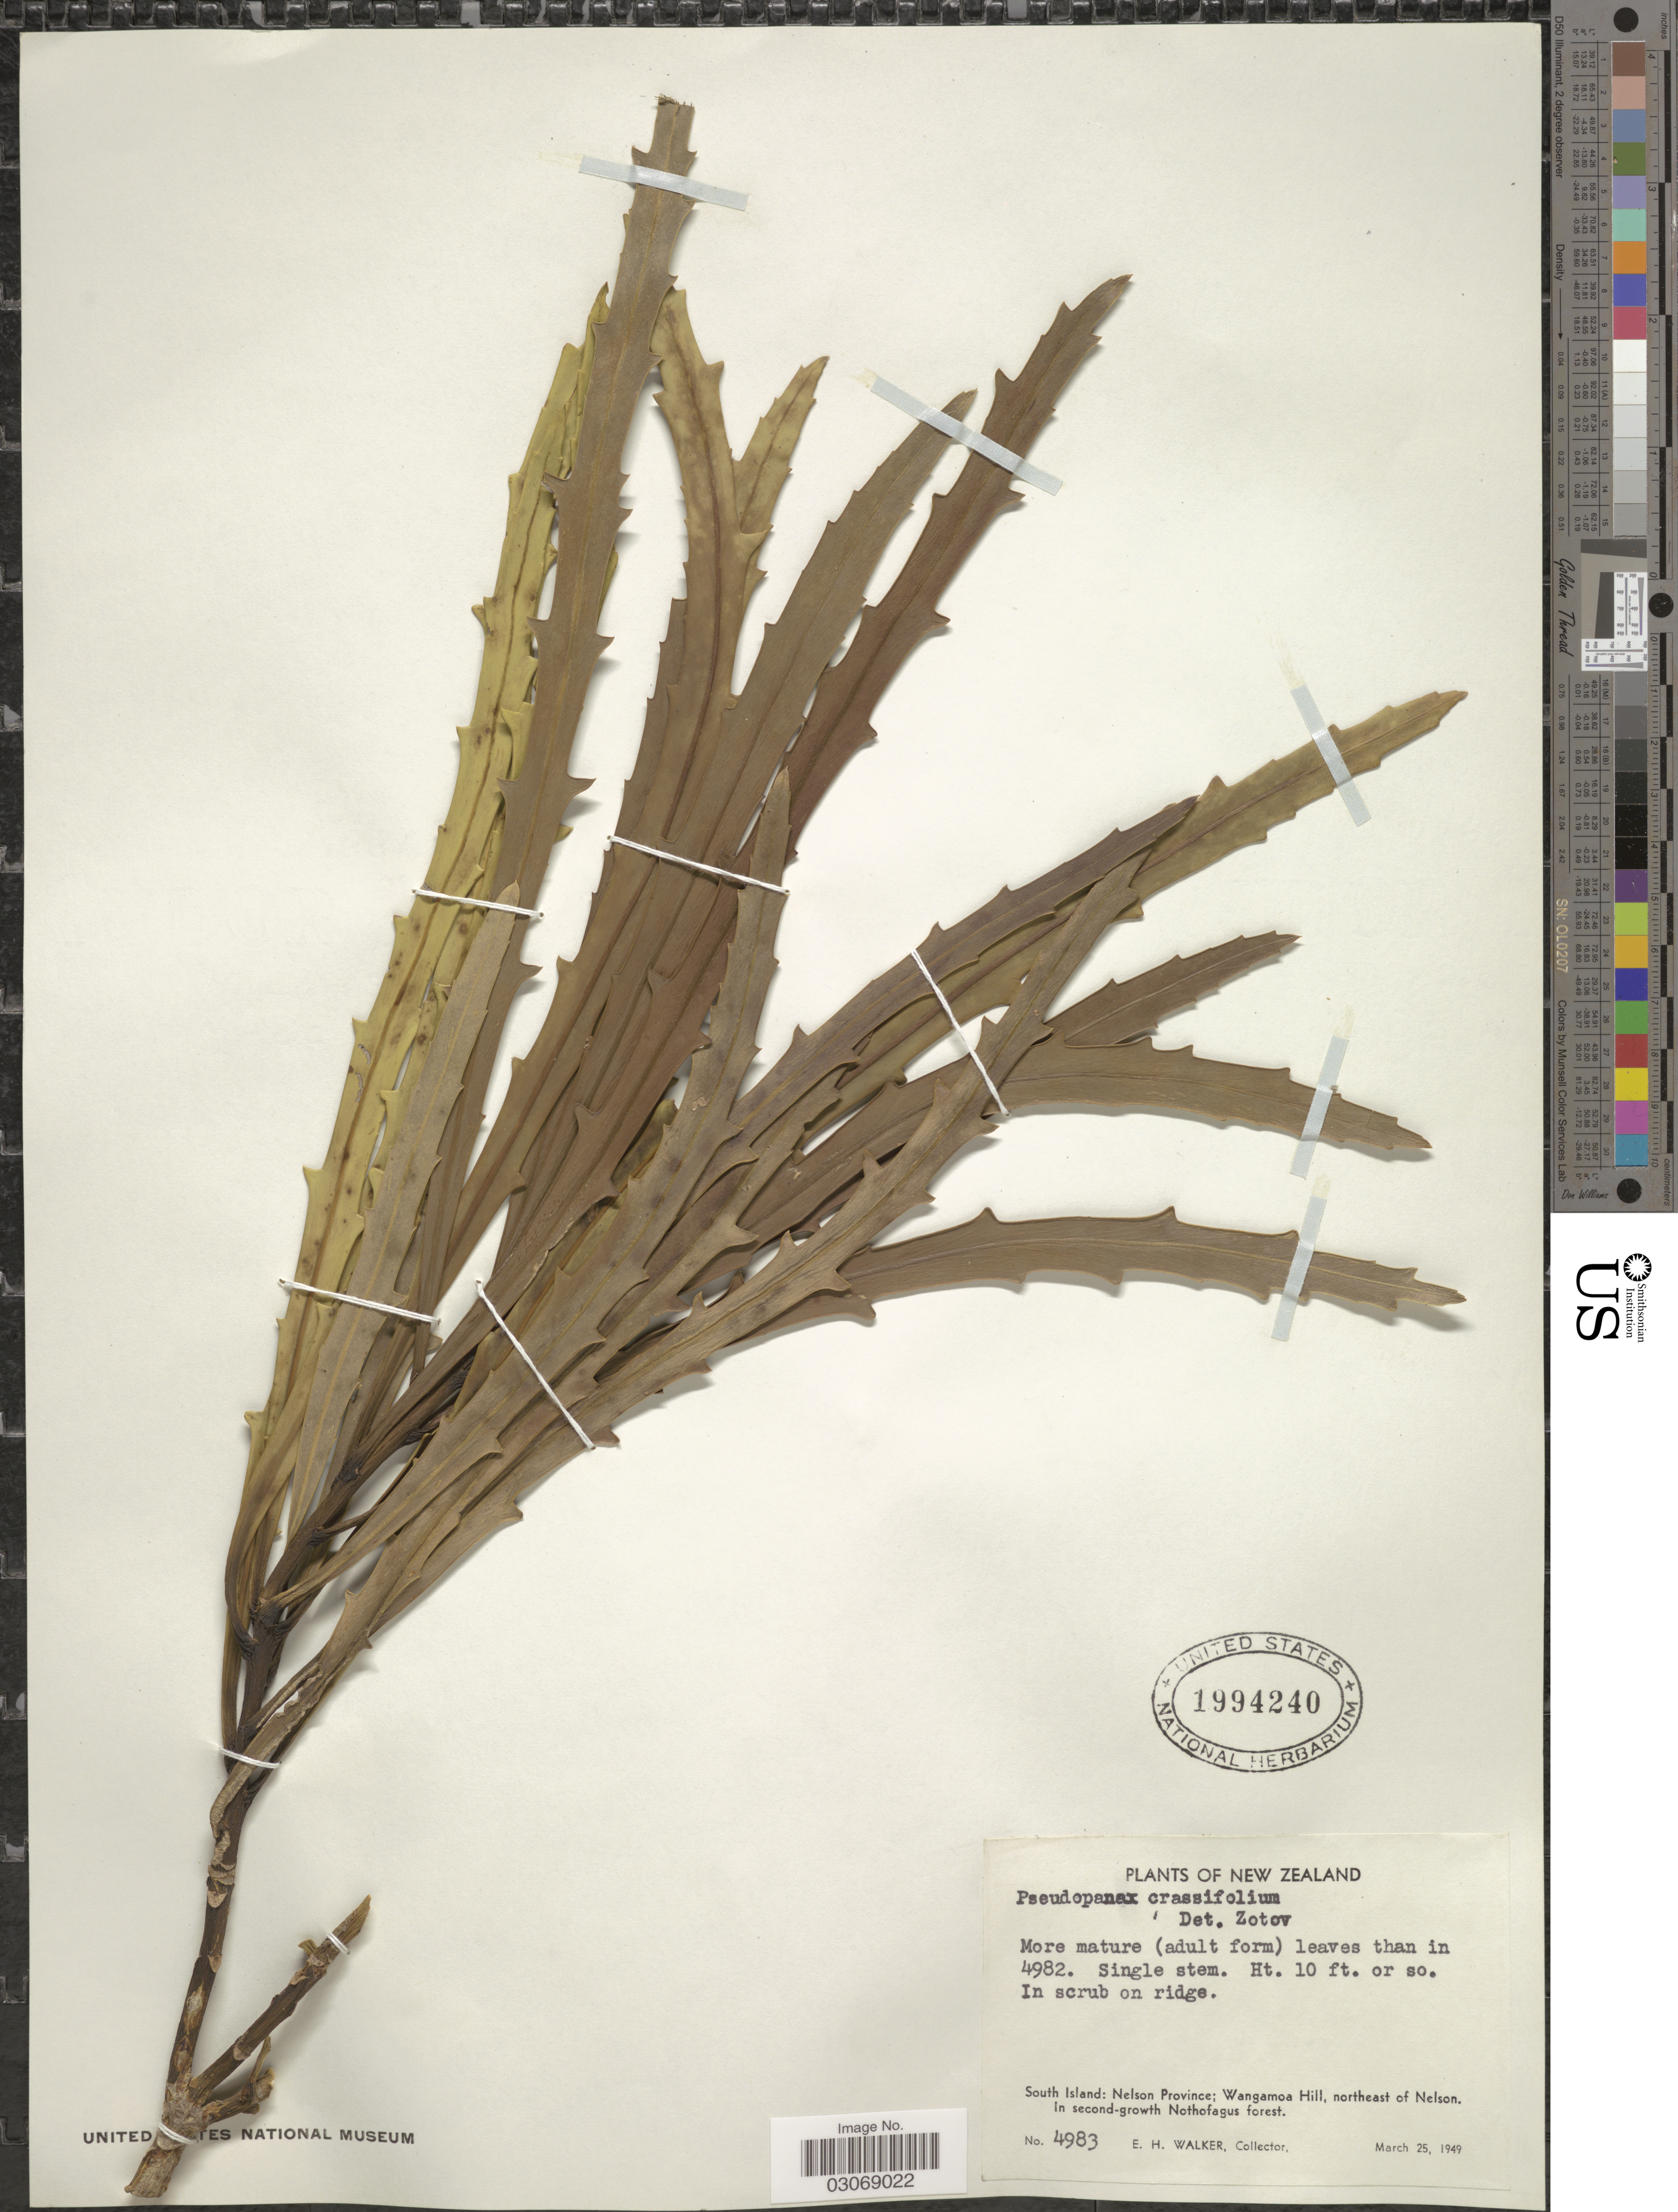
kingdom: Plantae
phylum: Tracheophyta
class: Magnoliopsida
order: Apiales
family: Araliaceae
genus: Pseudopanax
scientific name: Pseudopanax crassifolius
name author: (Sol. ex A. Cunn.) K. Koch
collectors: E. H. Walker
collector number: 4983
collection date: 1949-03-25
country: New Zealand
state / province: Nelson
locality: South Island: Wangamoa Hill, northeast of Nelson. In second-growth Nothofagus forest.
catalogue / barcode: US 1994240